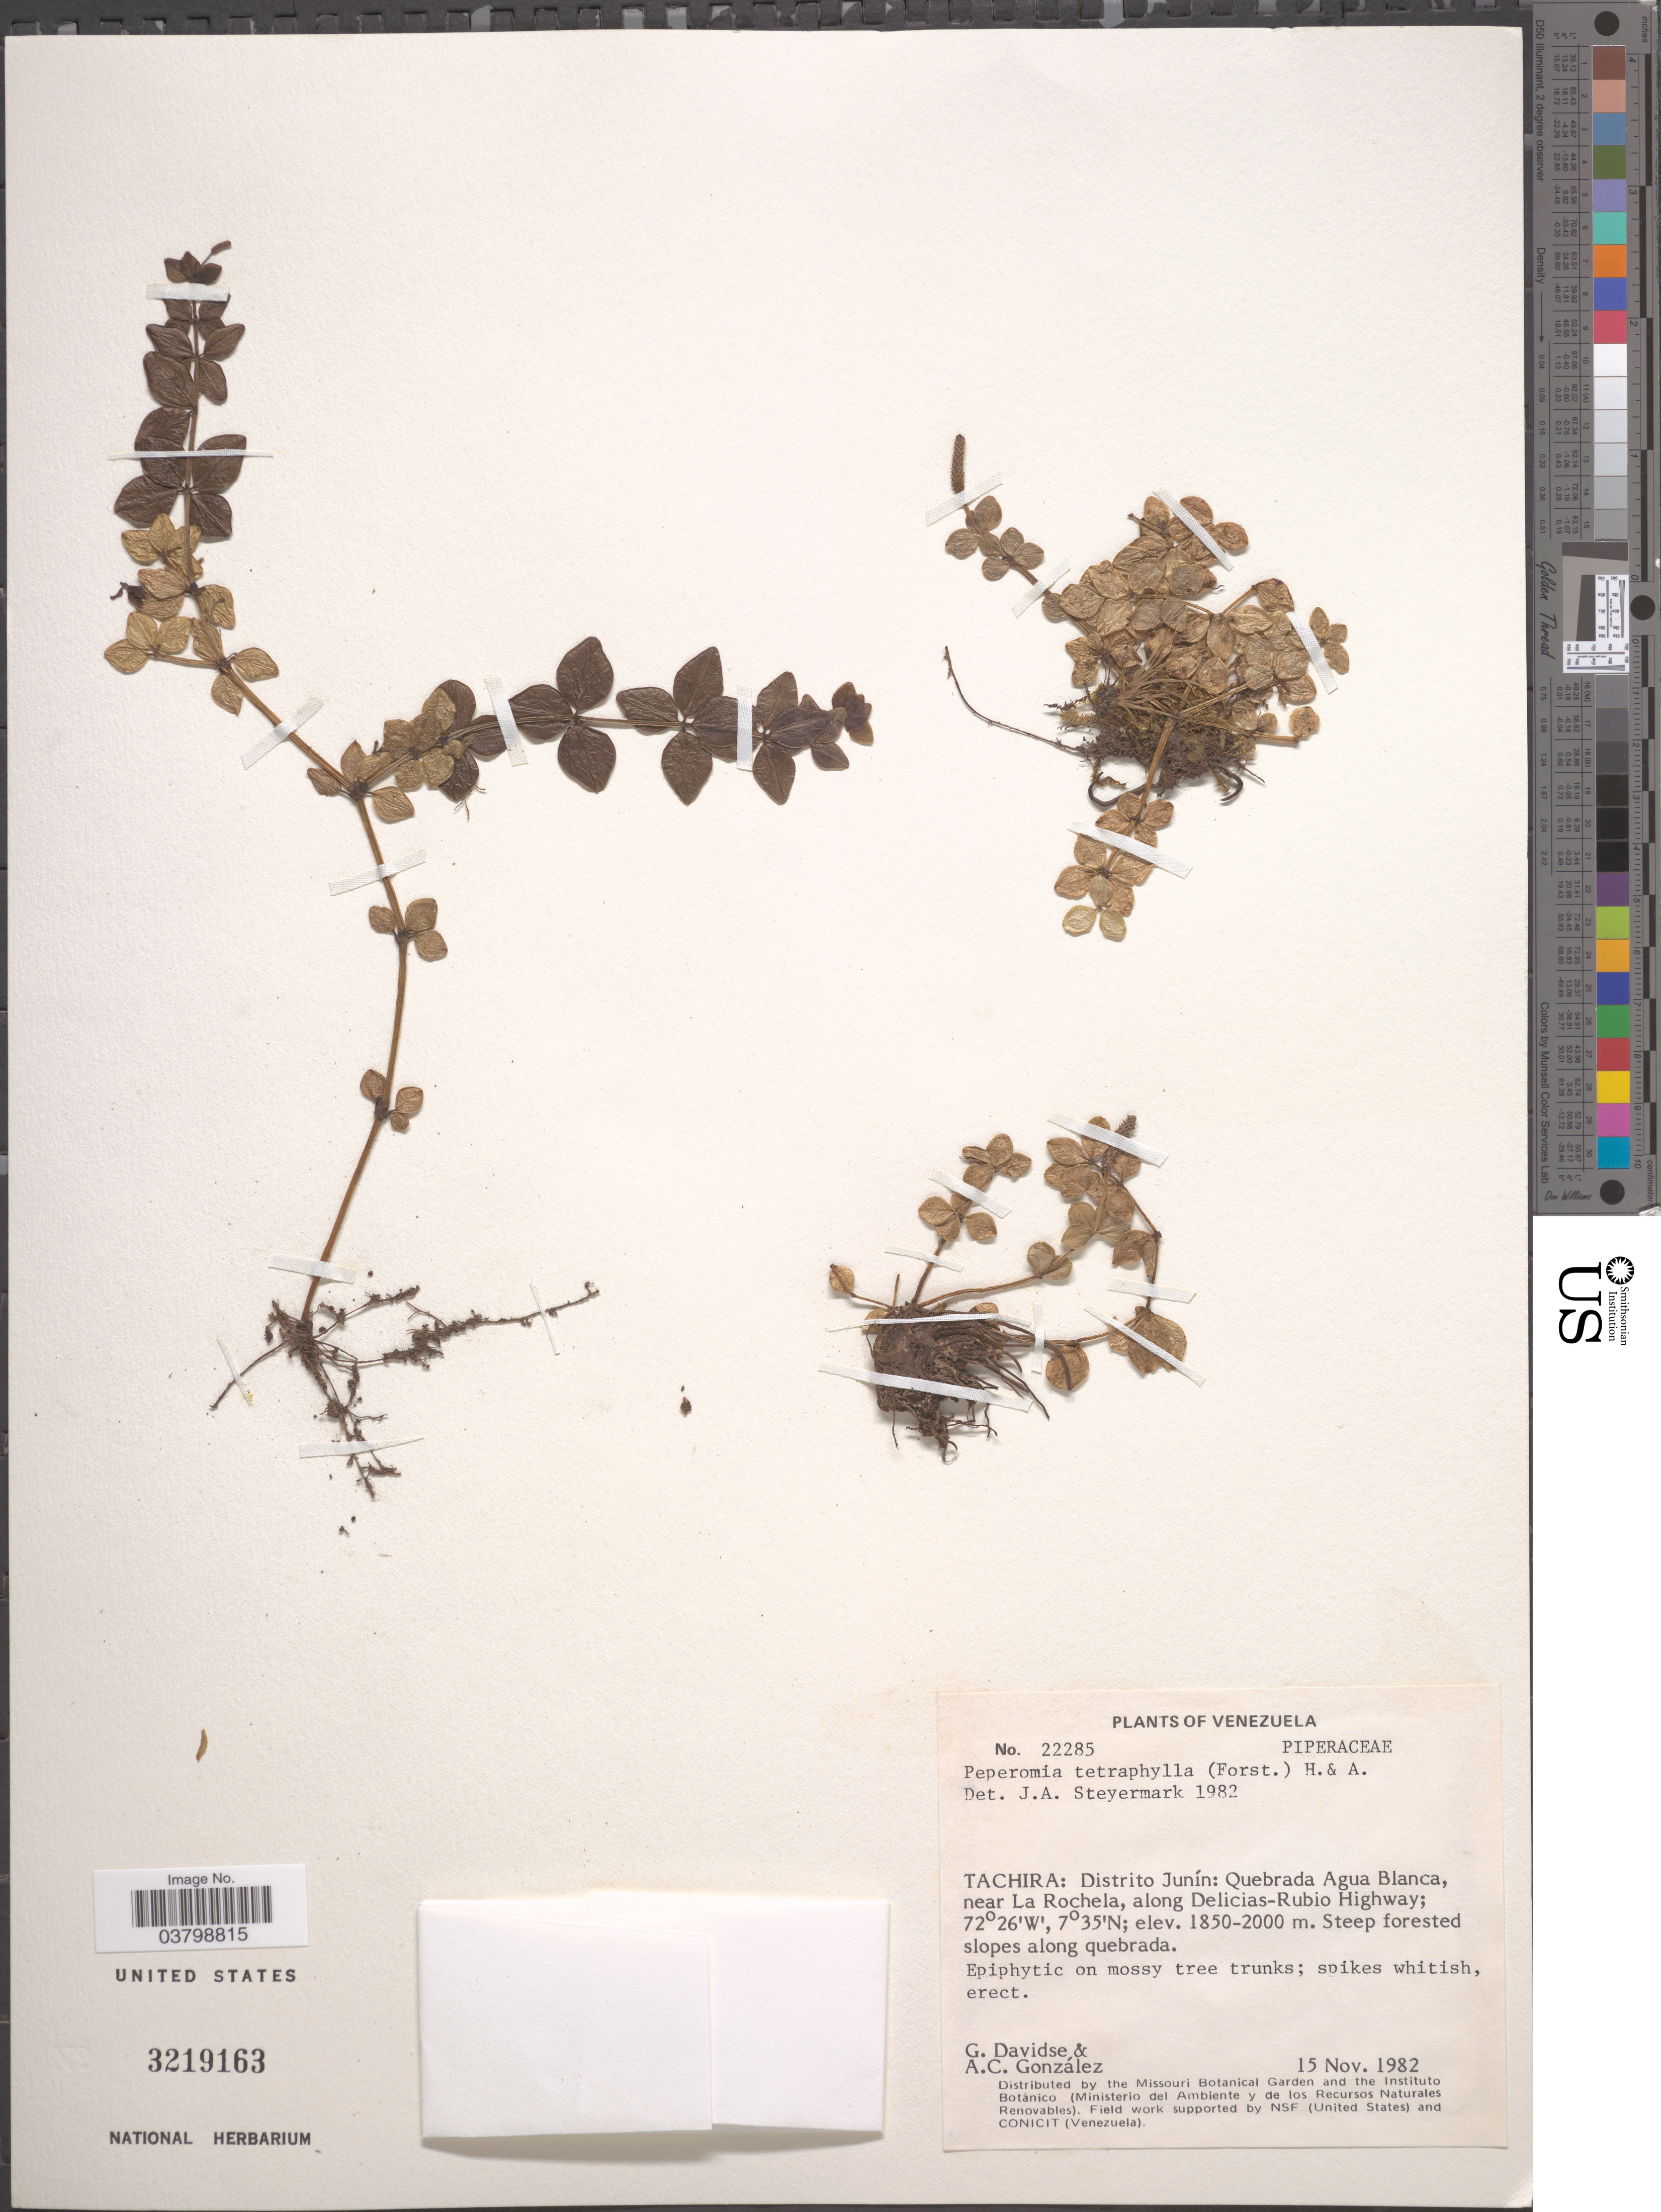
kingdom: Plantae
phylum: Tracheophyta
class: Magnoliopsida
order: Piperales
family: Piperaceae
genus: Peperomia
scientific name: Peperomia tetraphylla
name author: (G. Forst.) Hook. & Arn.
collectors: G. Davidse & A. C. González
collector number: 22285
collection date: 1982-11-15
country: Venezuela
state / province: Tachira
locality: Distrito Junín: Quebrada Agua Blanca, near La Rochela, along Delicias-Rubio Highway.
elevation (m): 1850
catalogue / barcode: US 3219163